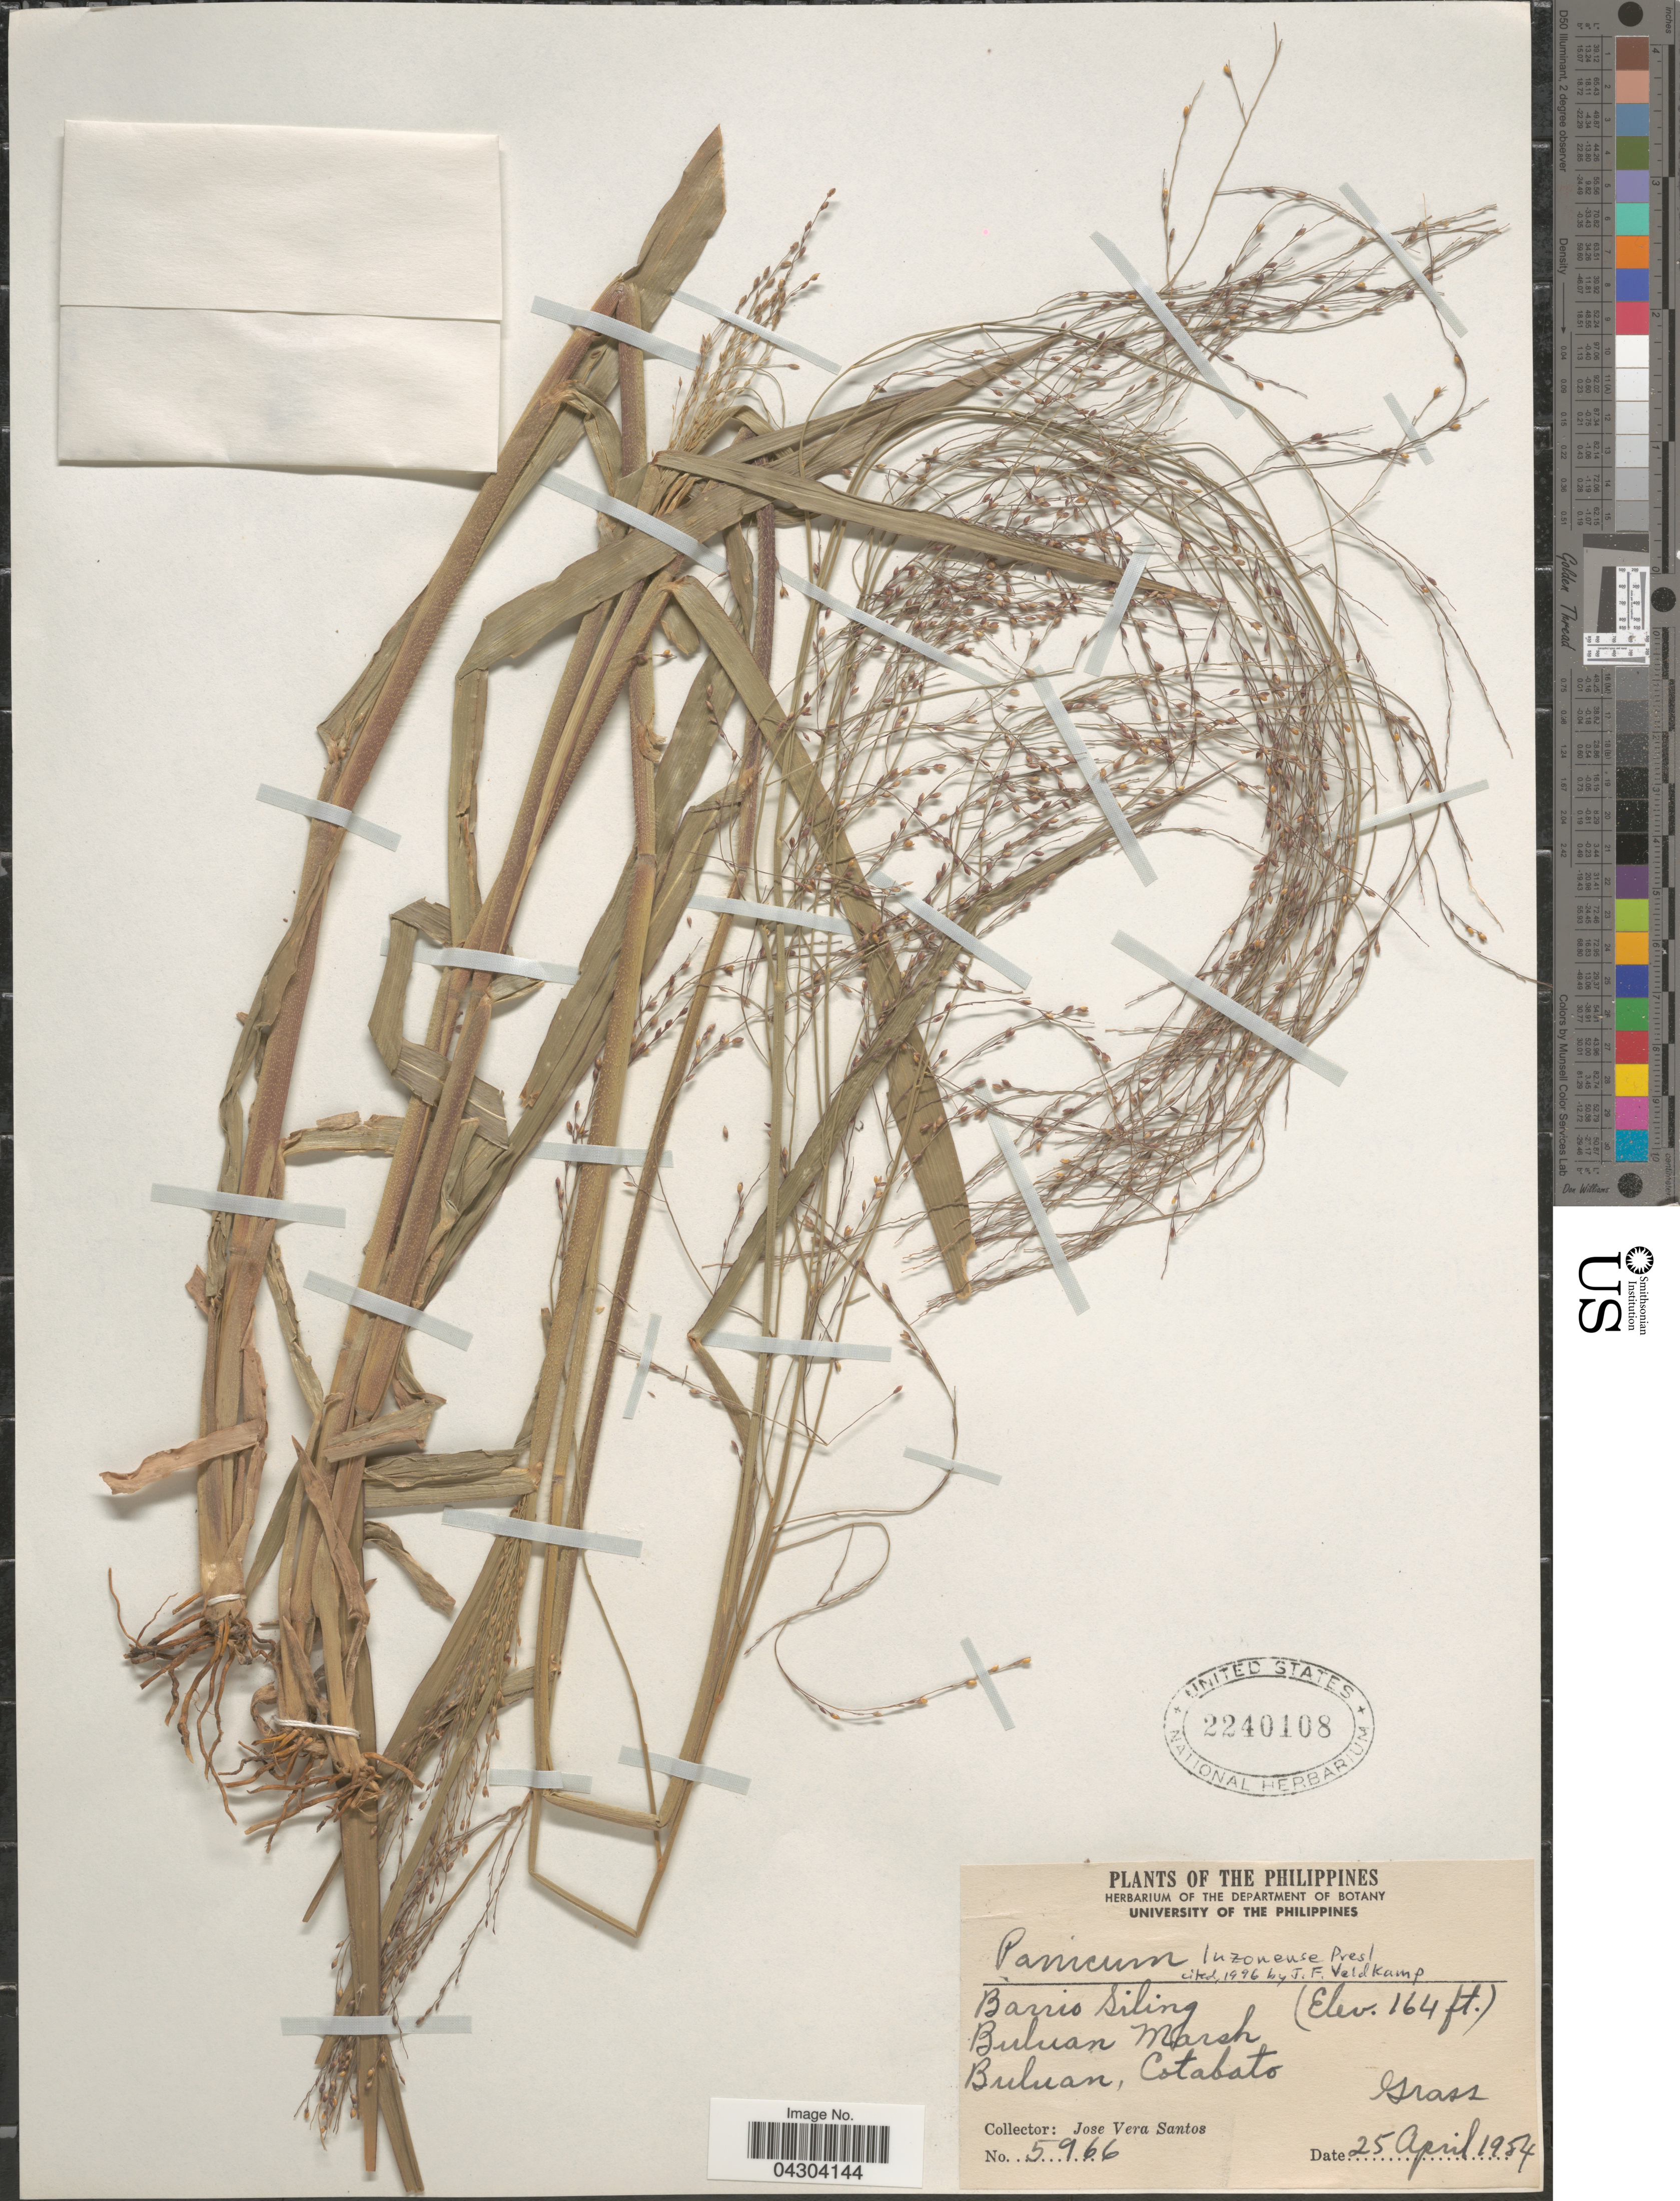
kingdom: Plantae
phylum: Tracheophyta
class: Liliopsida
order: Poales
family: Poaceae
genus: Panicum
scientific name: Panicum luzonense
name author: J. Presl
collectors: J. V. Santos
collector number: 5966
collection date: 1954-04-25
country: Philippines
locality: Barrio Siling. Buluan Marsh. Buluan, Cotabato.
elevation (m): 50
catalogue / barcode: US 2240108